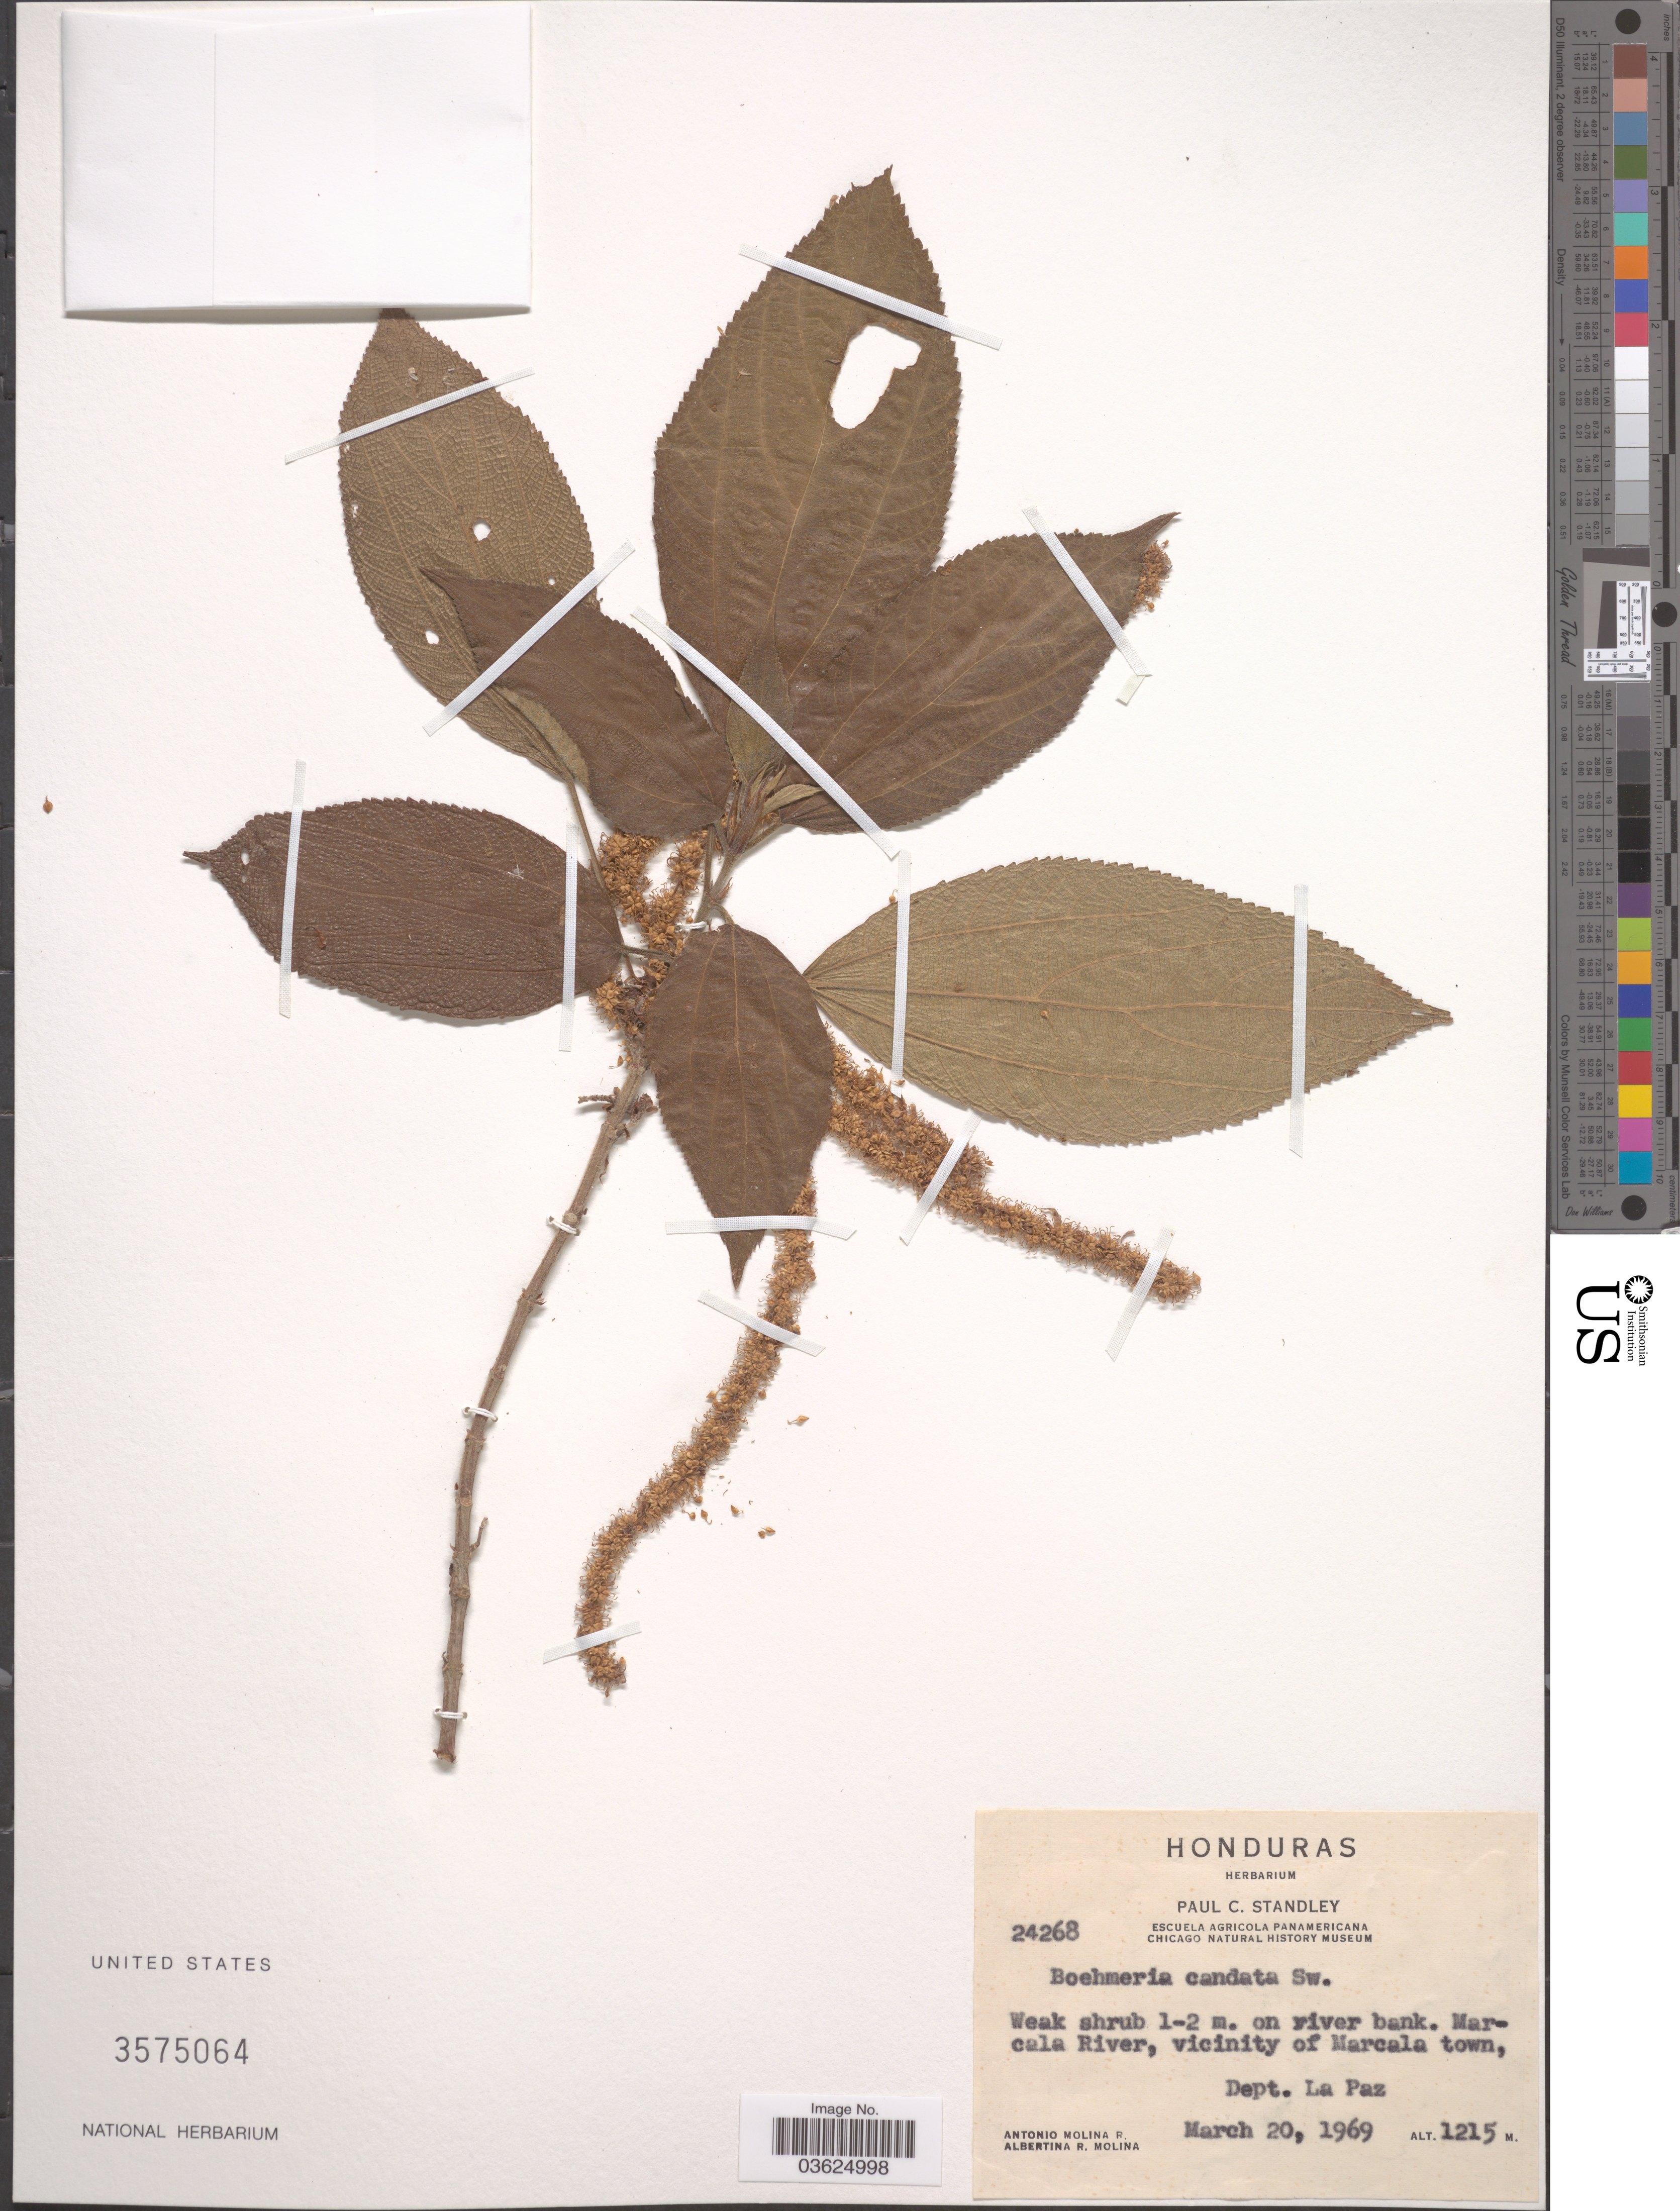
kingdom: Plantae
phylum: Tracheophyta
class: Magnoliopsida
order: Rosales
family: Urticaceae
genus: Boehmeria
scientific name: Boehmeria caudata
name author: Sw.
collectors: A. Molina R. & A. R. Molina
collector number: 24268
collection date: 1969-03-20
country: Honduras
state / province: La Paz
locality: Marcala River, vicinity of Marcala town. Dept. La Paz.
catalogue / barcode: US 3575064